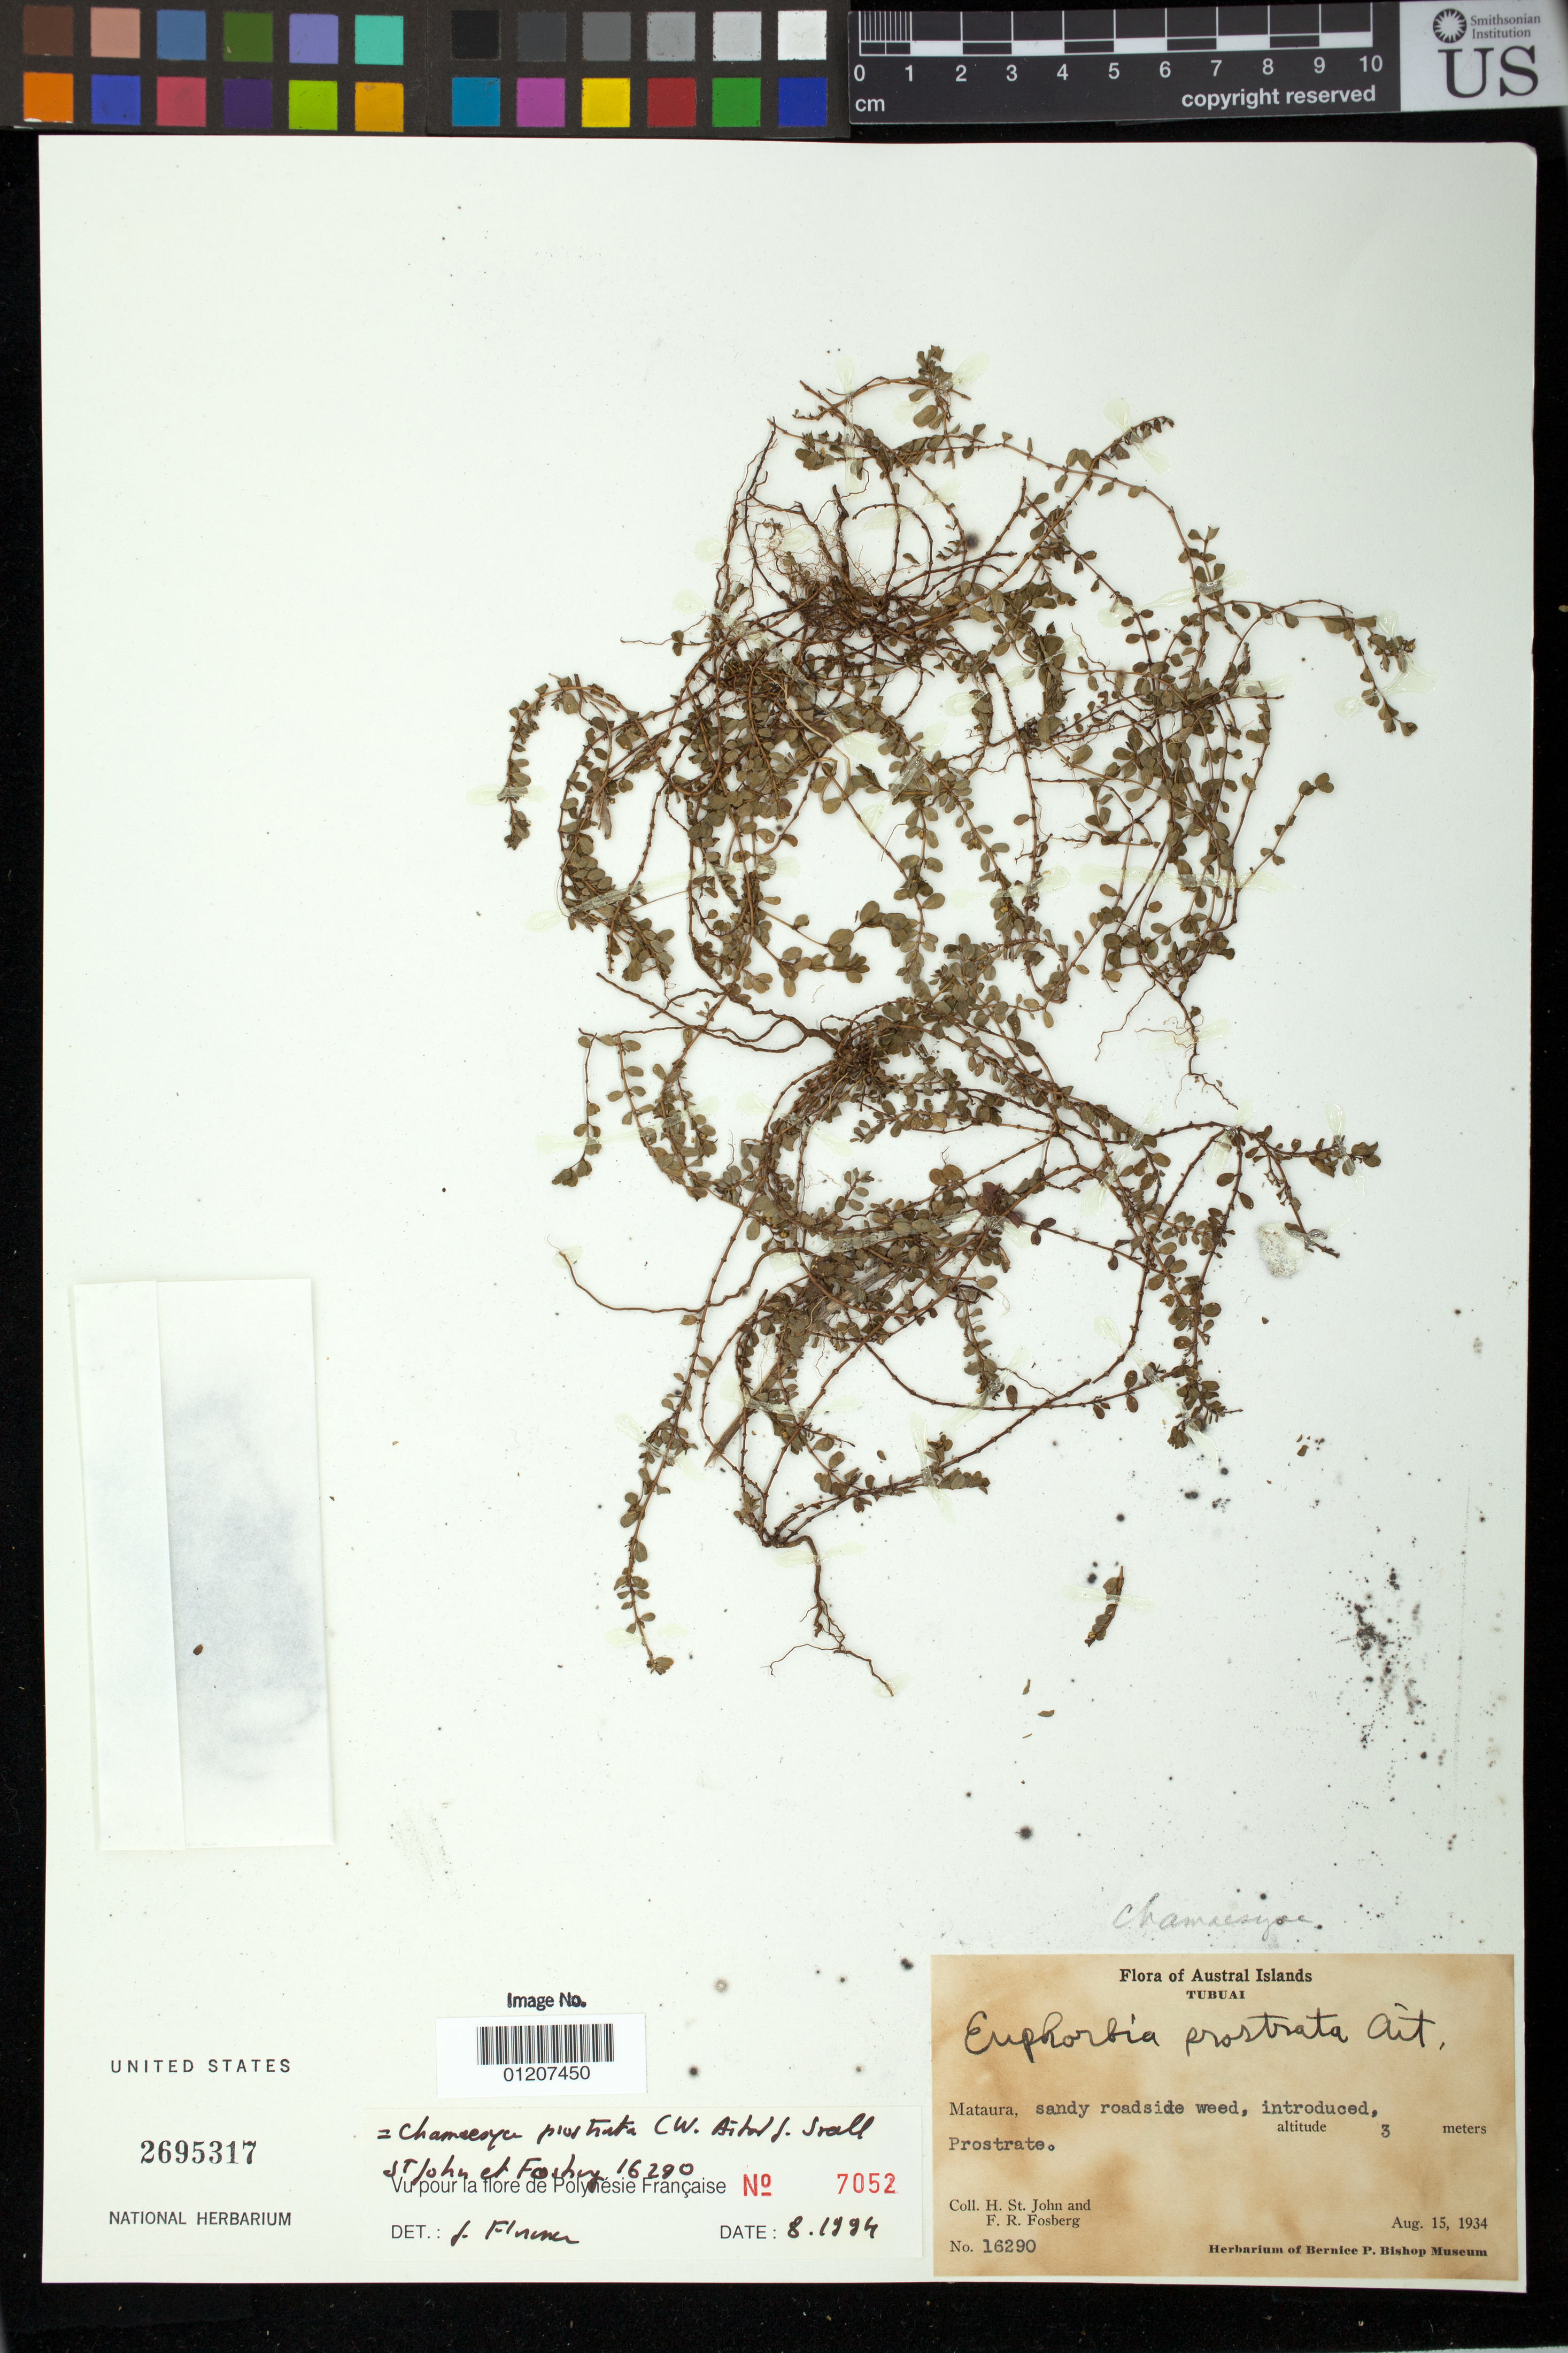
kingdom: Plantae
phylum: Tracheophyta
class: Magnoliopsida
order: Malpighiales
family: Euphorbiaceae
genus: Euphorbia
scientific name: Euphorbia prostrata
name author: Aiton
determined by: Florence, J.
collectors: H. St. John & F. R. Fosberg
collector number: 16290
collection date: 1934-08-15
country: French Polynesia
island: Tubuai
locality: Mataura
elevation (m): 3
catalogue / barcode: US 2695317